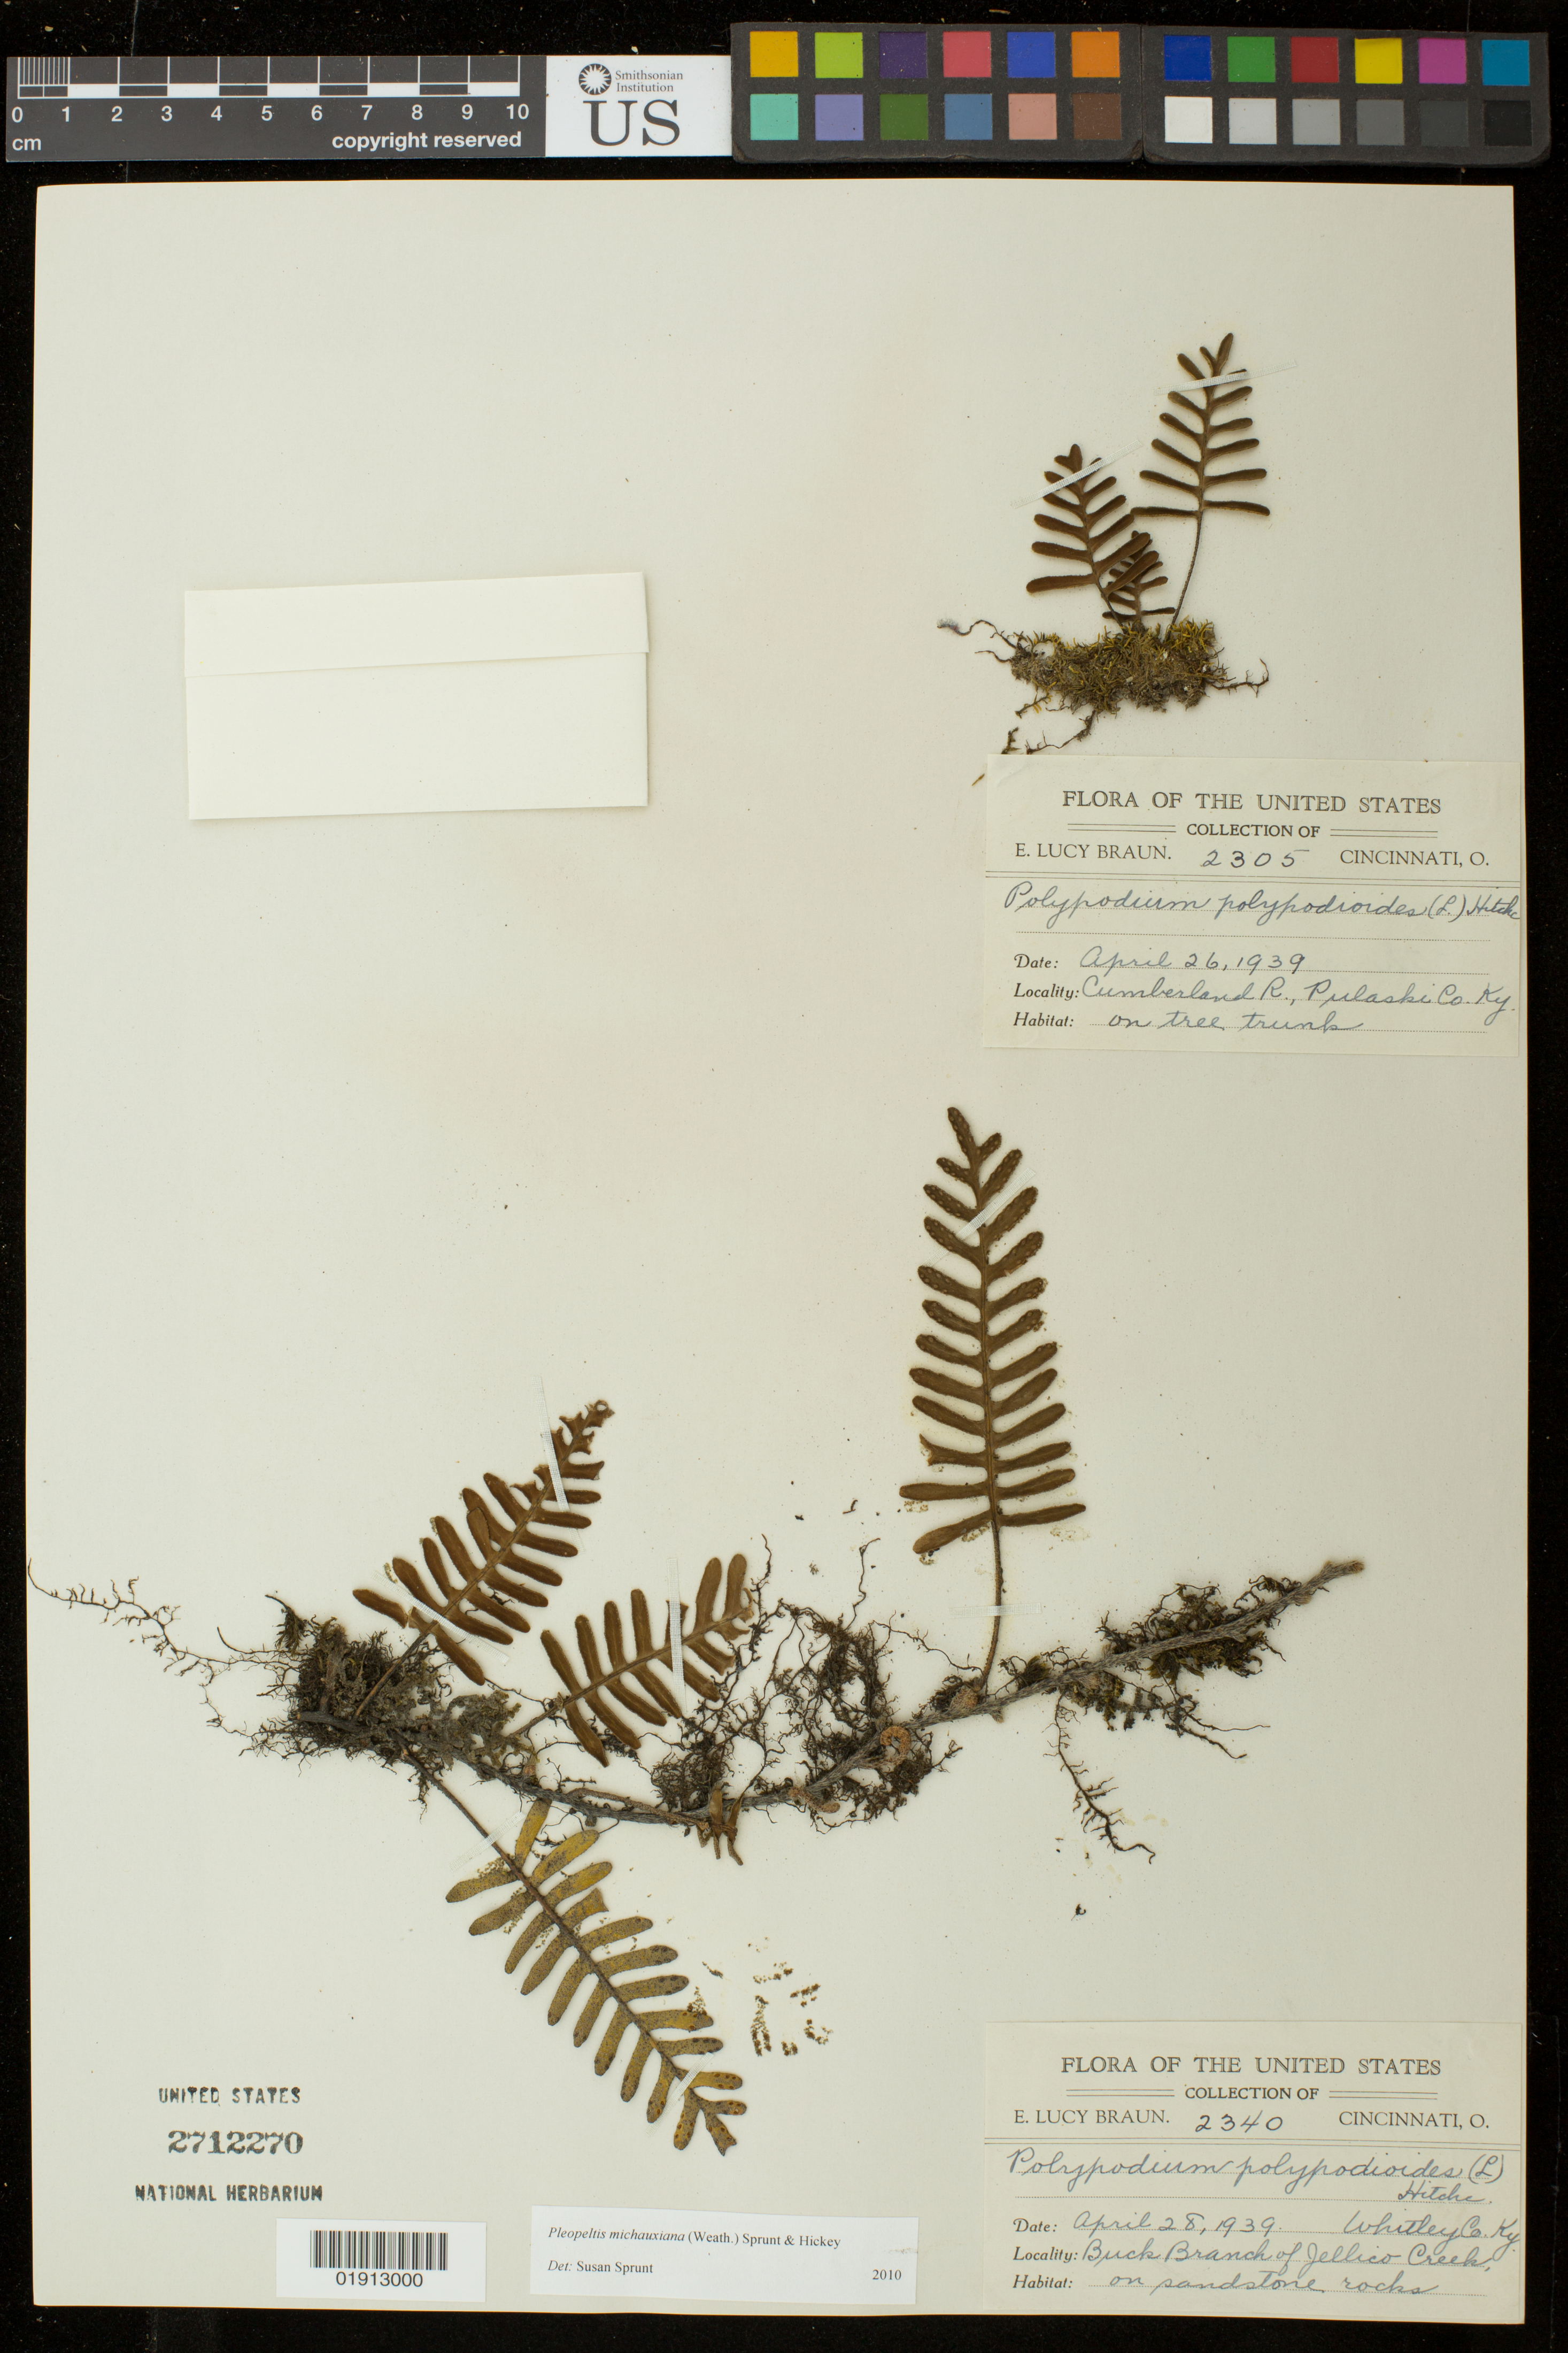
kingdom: Plantae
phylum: Tracheophyta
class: Polypodiopsida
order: Polypodiales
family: Polypodiaceae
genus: Pleopeltis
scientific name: Pleopeltis michauxiana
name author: (Weath.) Hickey & Sprunt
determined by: Sprunt, S. V.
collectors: E. L. Braun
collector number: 2340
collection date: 1939-04-28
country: United States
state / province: Kentucky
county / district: Whitley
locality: Buck Branch of Jellico Creek.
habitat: On sandstone rocks.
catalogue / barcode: US 2712270